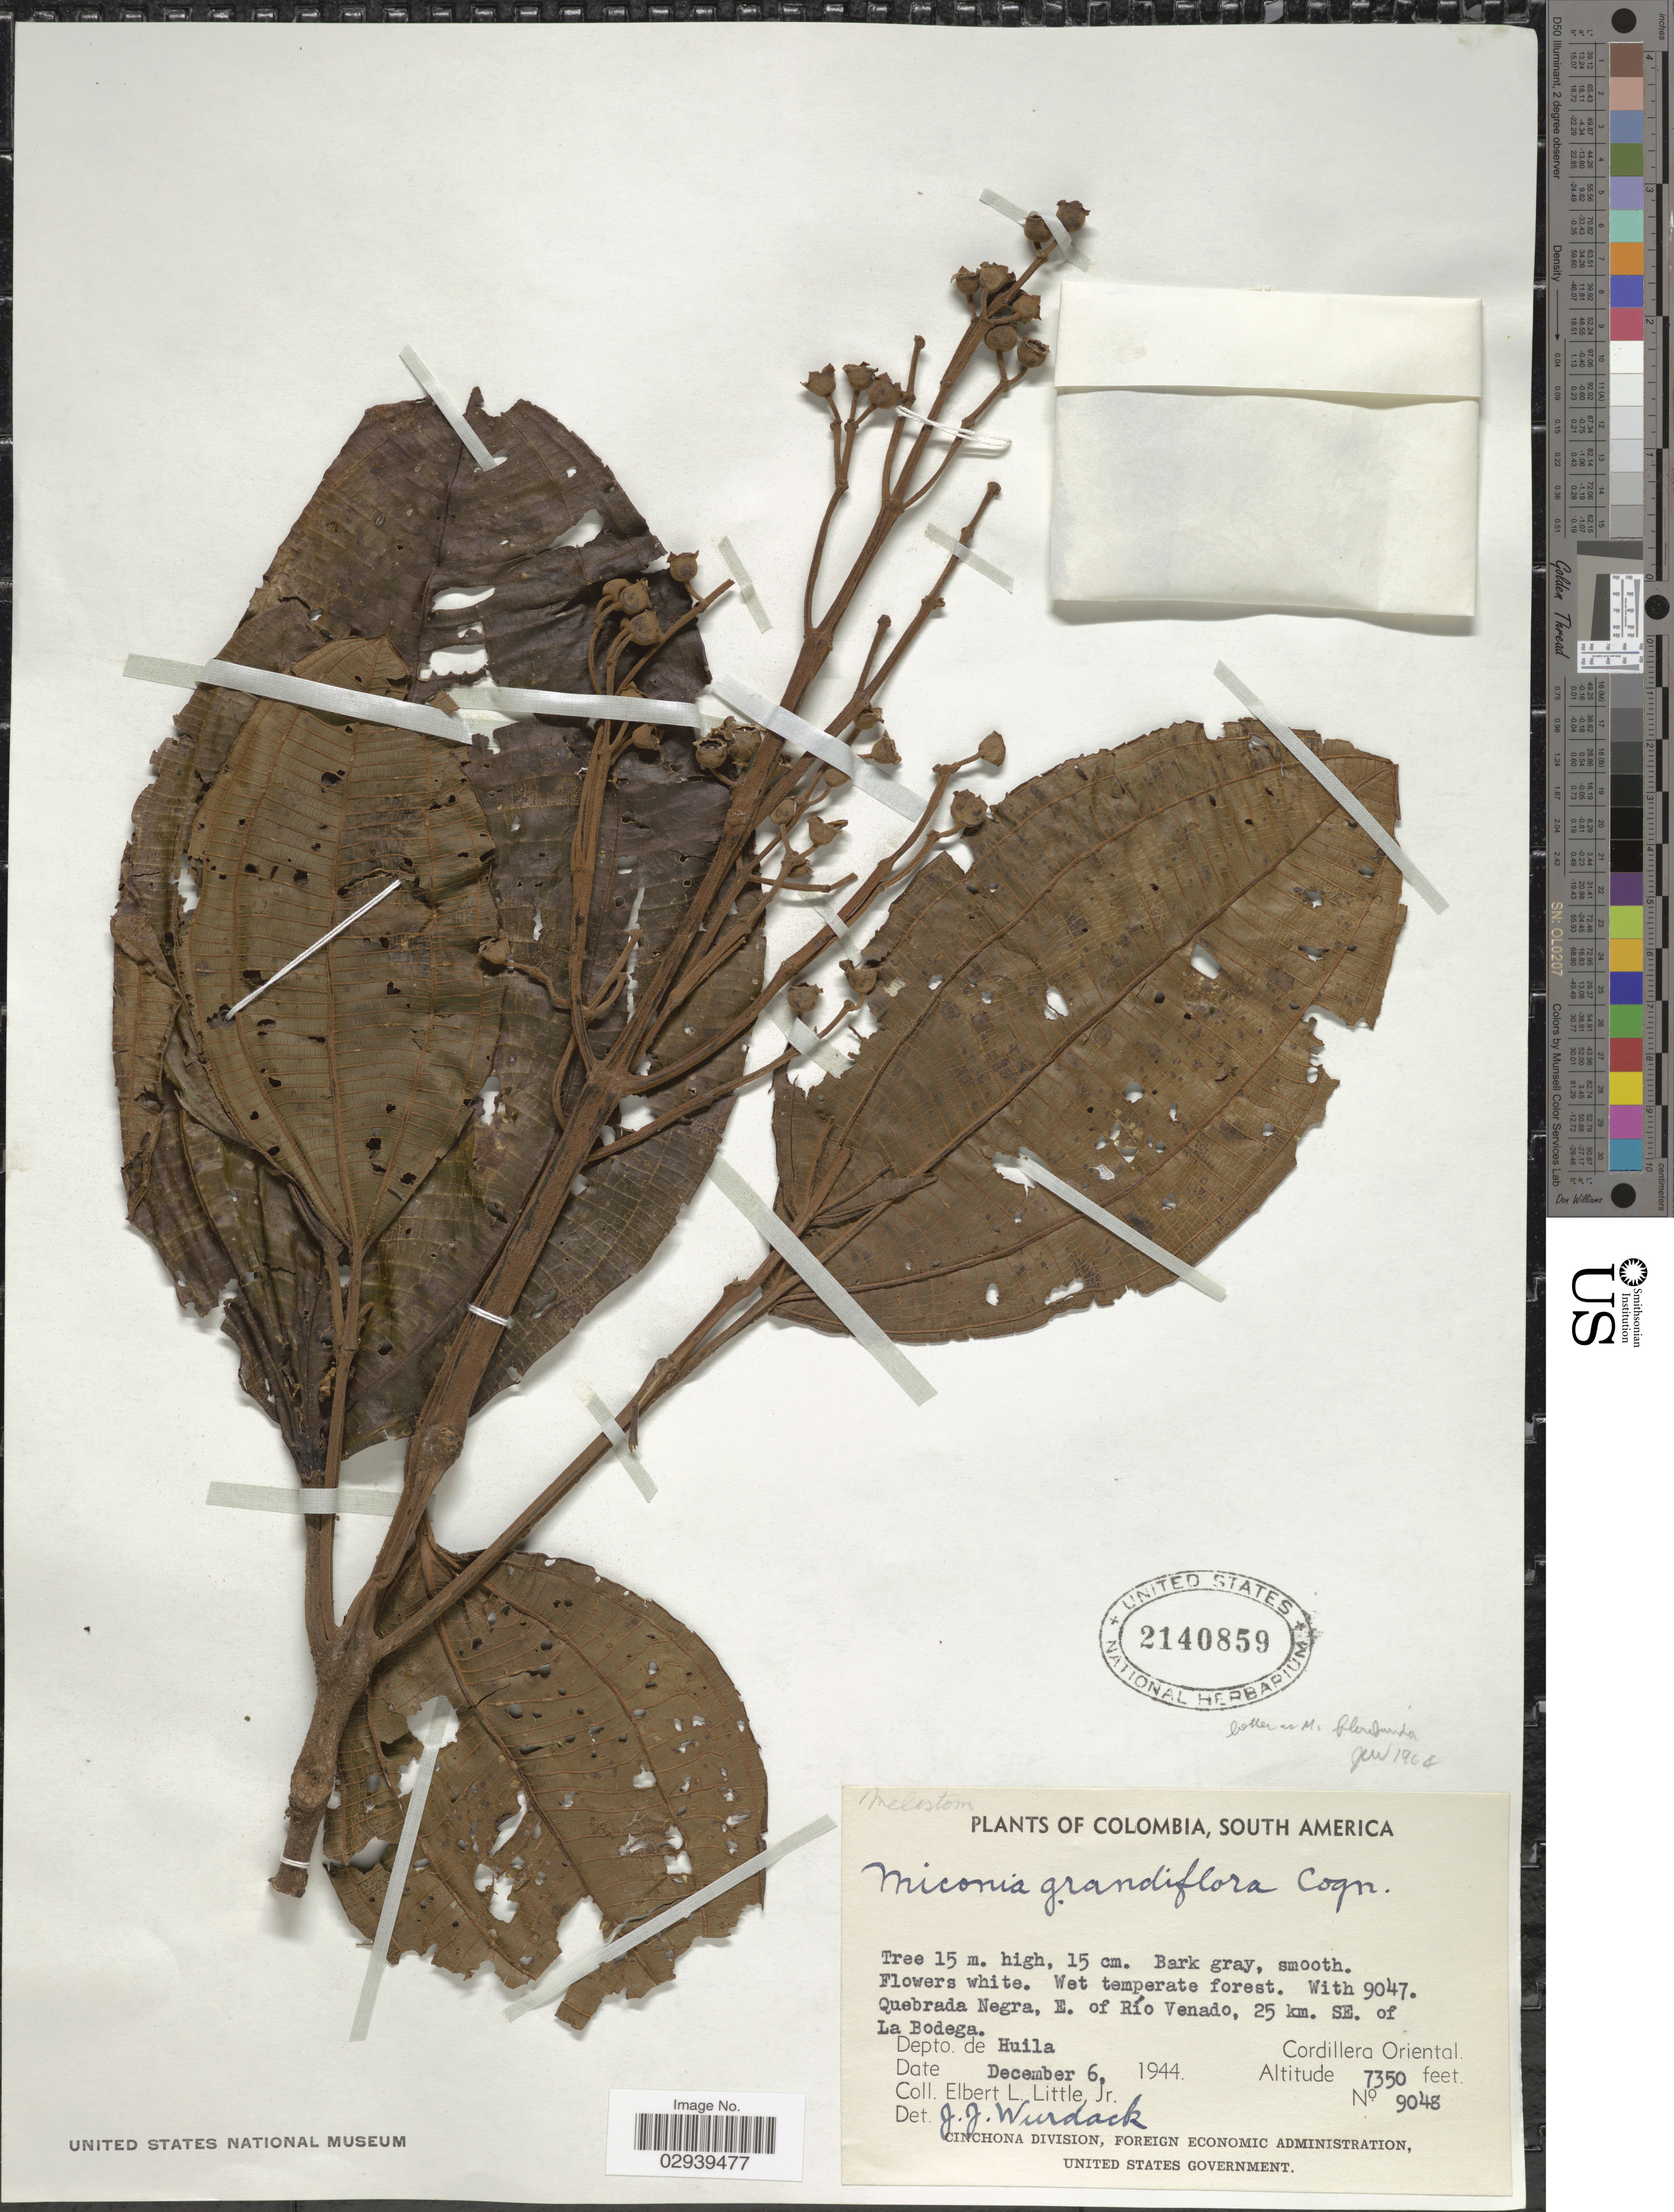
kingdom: Plantae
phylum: Tracheophyta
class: Magnoliopsida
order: Myrtales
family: Melastomataceae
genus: Miconia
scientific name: Miconia floribunda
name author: (Bonpl.) DC.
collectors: E. L. Little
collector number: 9048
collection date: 1944-12-06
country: Colombia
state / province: Huila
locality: Quebrada Negra, E. of Río Venado, 25 km. SE. of La Bodega, Depto. de Huila, Cordillera Oriental.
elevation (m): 2240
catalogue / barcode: US 2140859